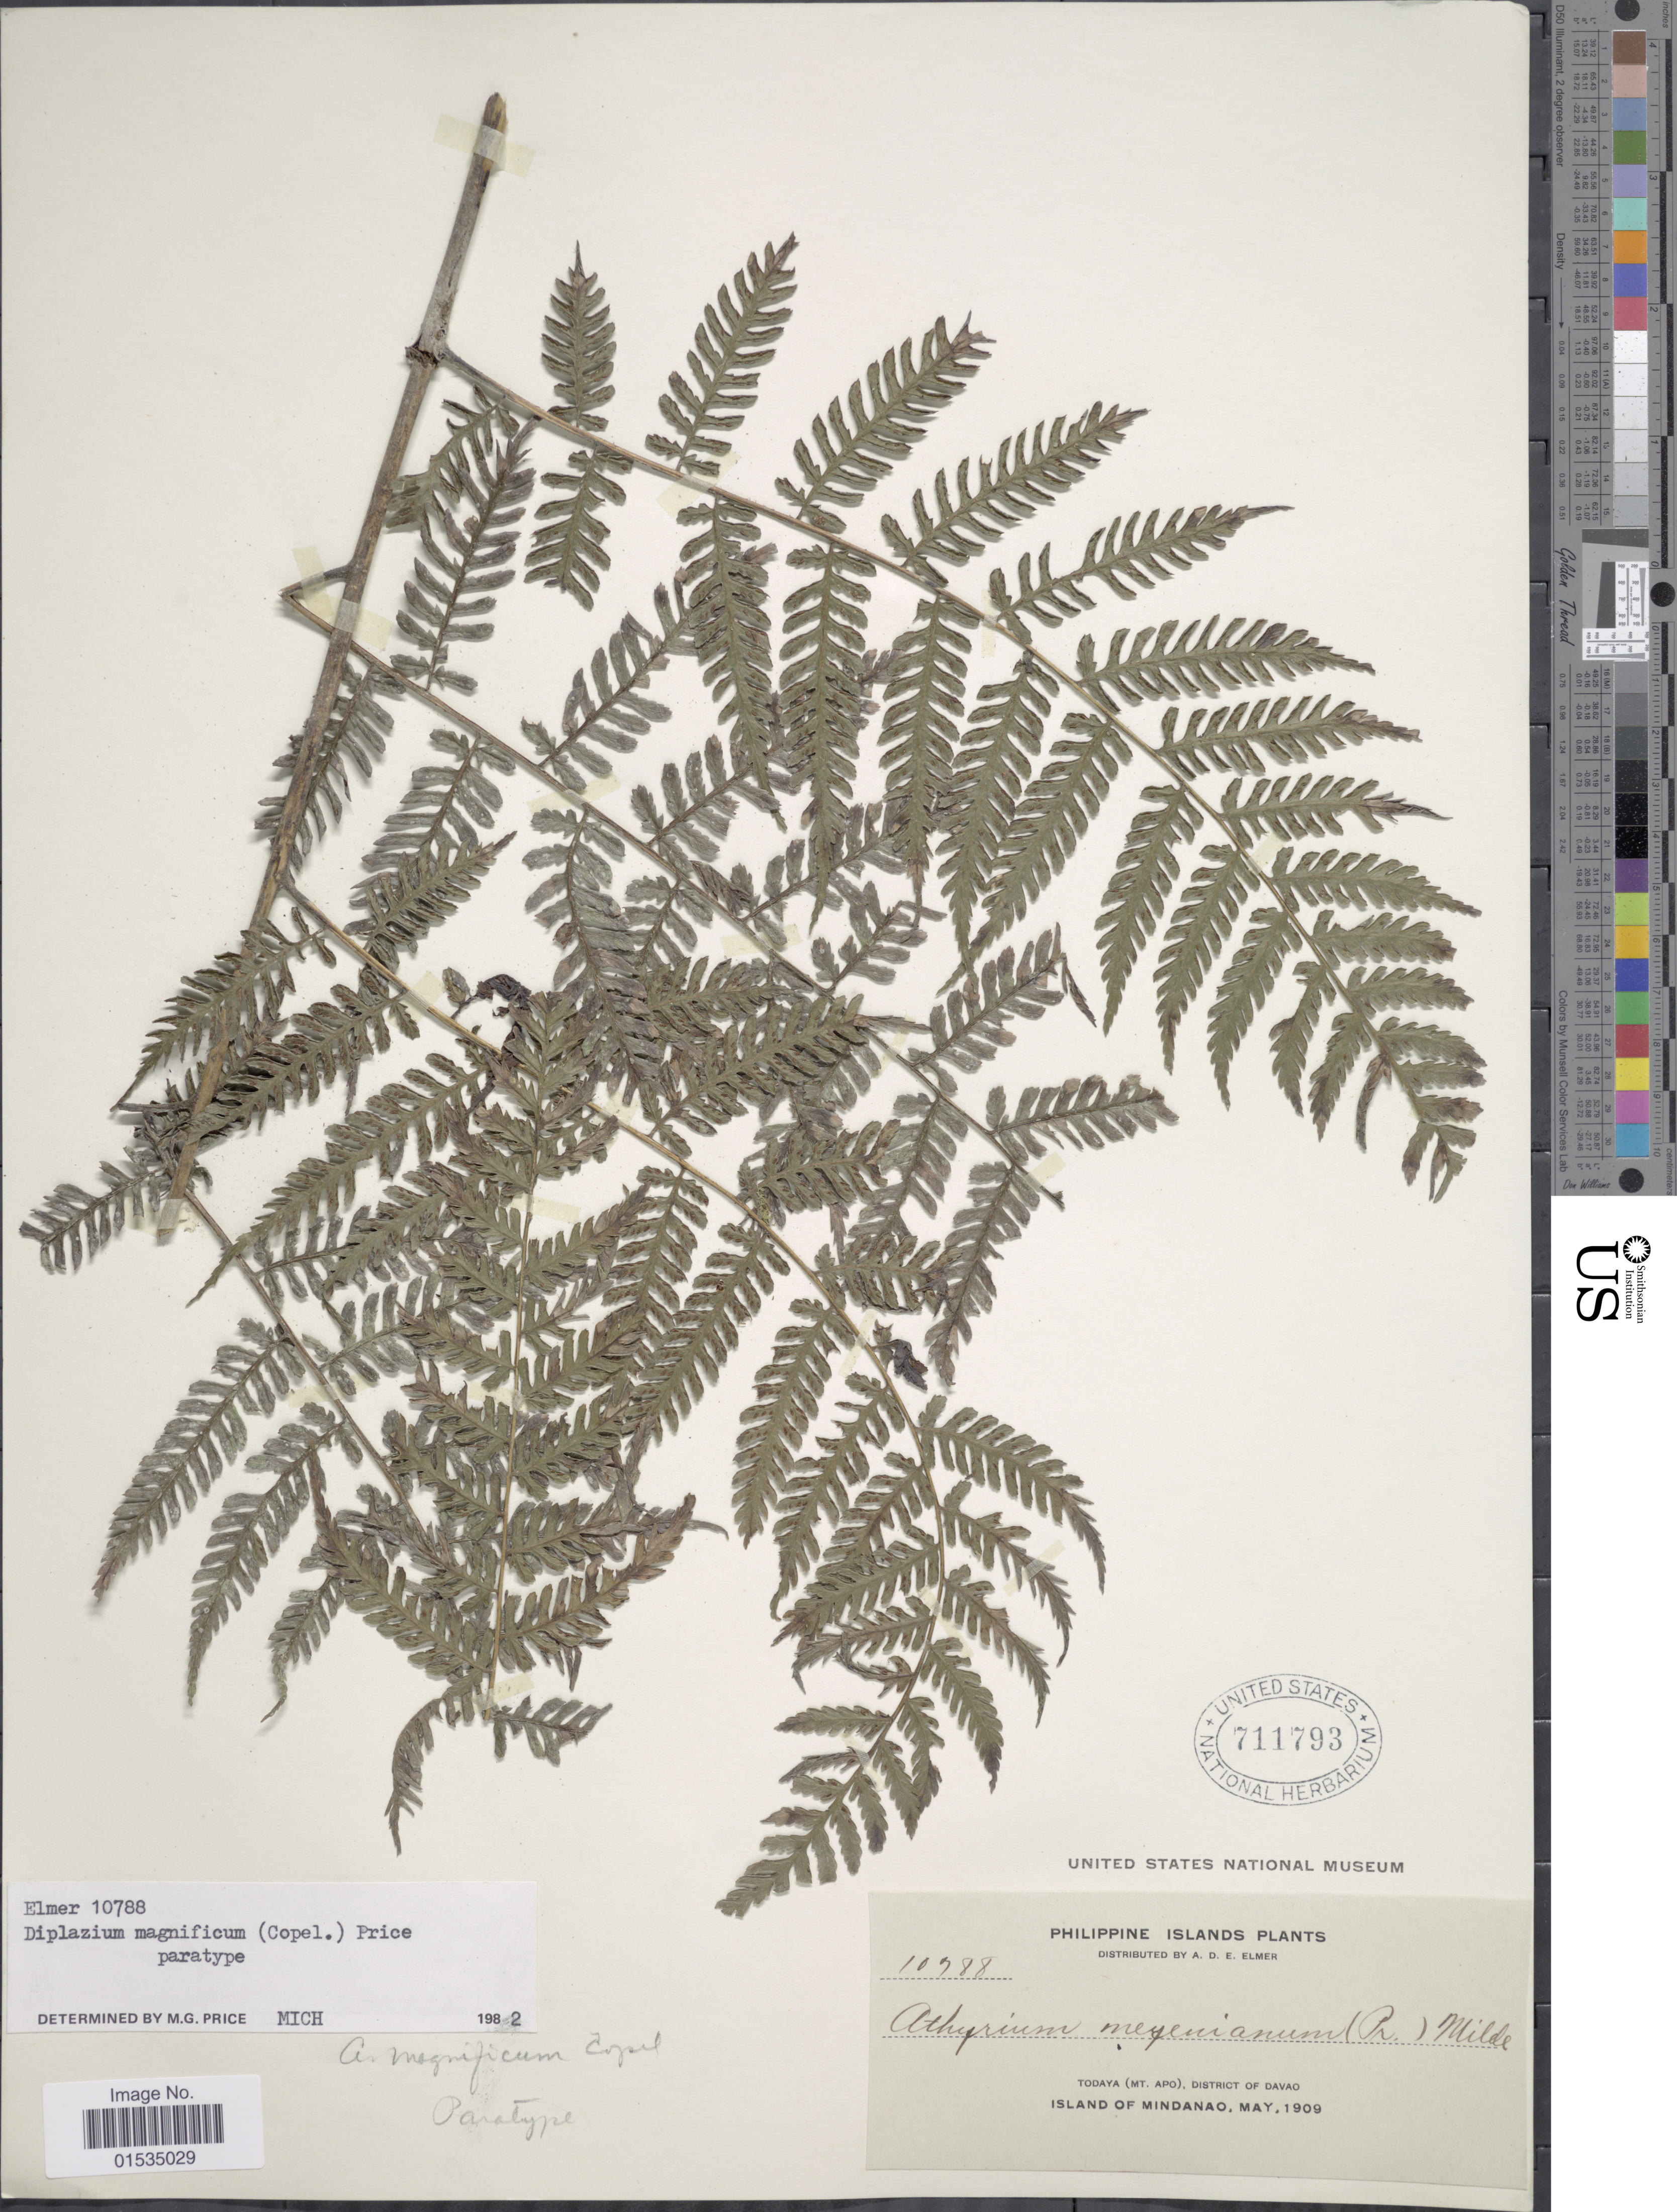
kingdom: Plantae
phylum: Tracheophyta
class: Polypodiopsida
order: Polypodiales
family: Athyriaceae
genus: Diplazium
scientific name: Diplazium magnificum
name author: (Copel.) Price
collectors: A. D. E. Elmer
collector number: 10988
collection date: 1909-05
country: Philippines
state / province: Davao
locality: Todaya (Mt. Apo), Island of Mindanao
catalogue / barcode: US 711793